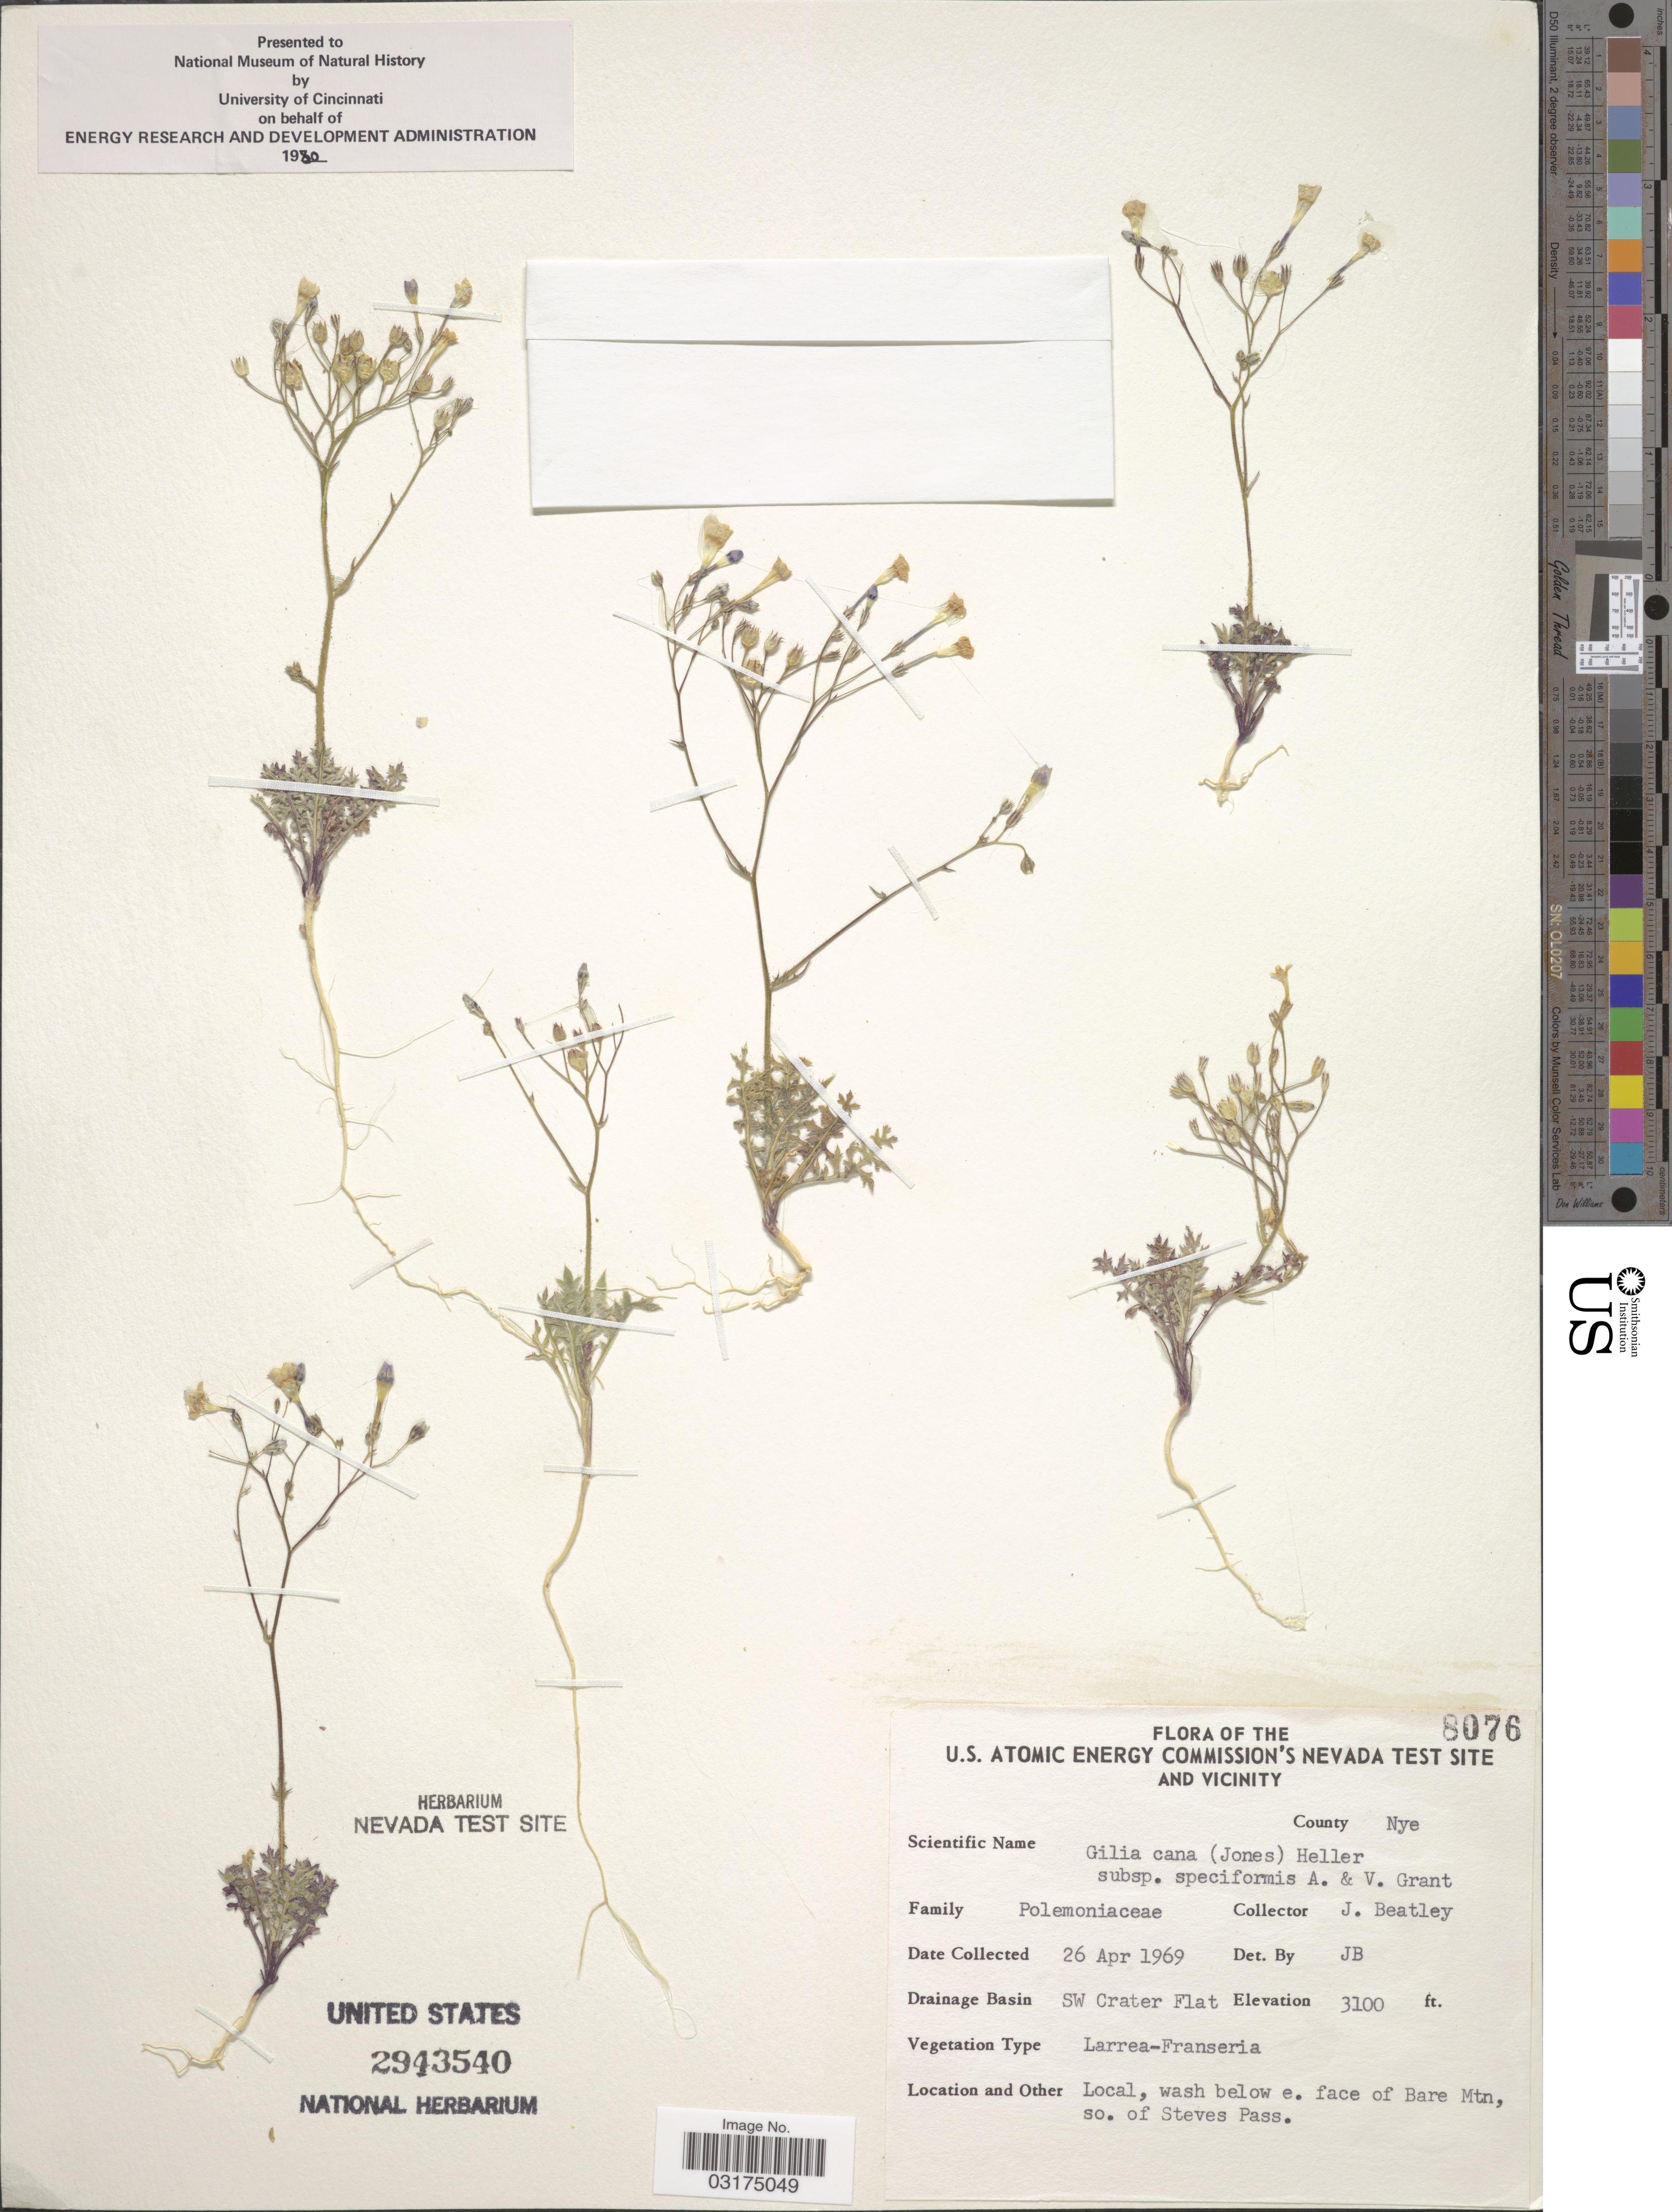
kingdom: Plantae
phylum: Tracheophyta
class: Magnoliopsida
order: Ericales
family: Polemoniaceae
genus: Gilia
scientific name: Gilia cana subsp. speciformis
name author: A.D. Grant & V.E. Grant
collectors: J. C. Beatley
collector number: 8076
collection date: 1969-04-26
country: United States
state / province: Nevada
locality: The U. S. Atomic Energy Commission's Nevada Test Site and Vicinity. County Nye. Drainage Basin SW Crater Flat. Wash below e. face of Bare Mtn, so. of Steves Pass.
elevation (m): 945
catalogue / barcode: US 2943540